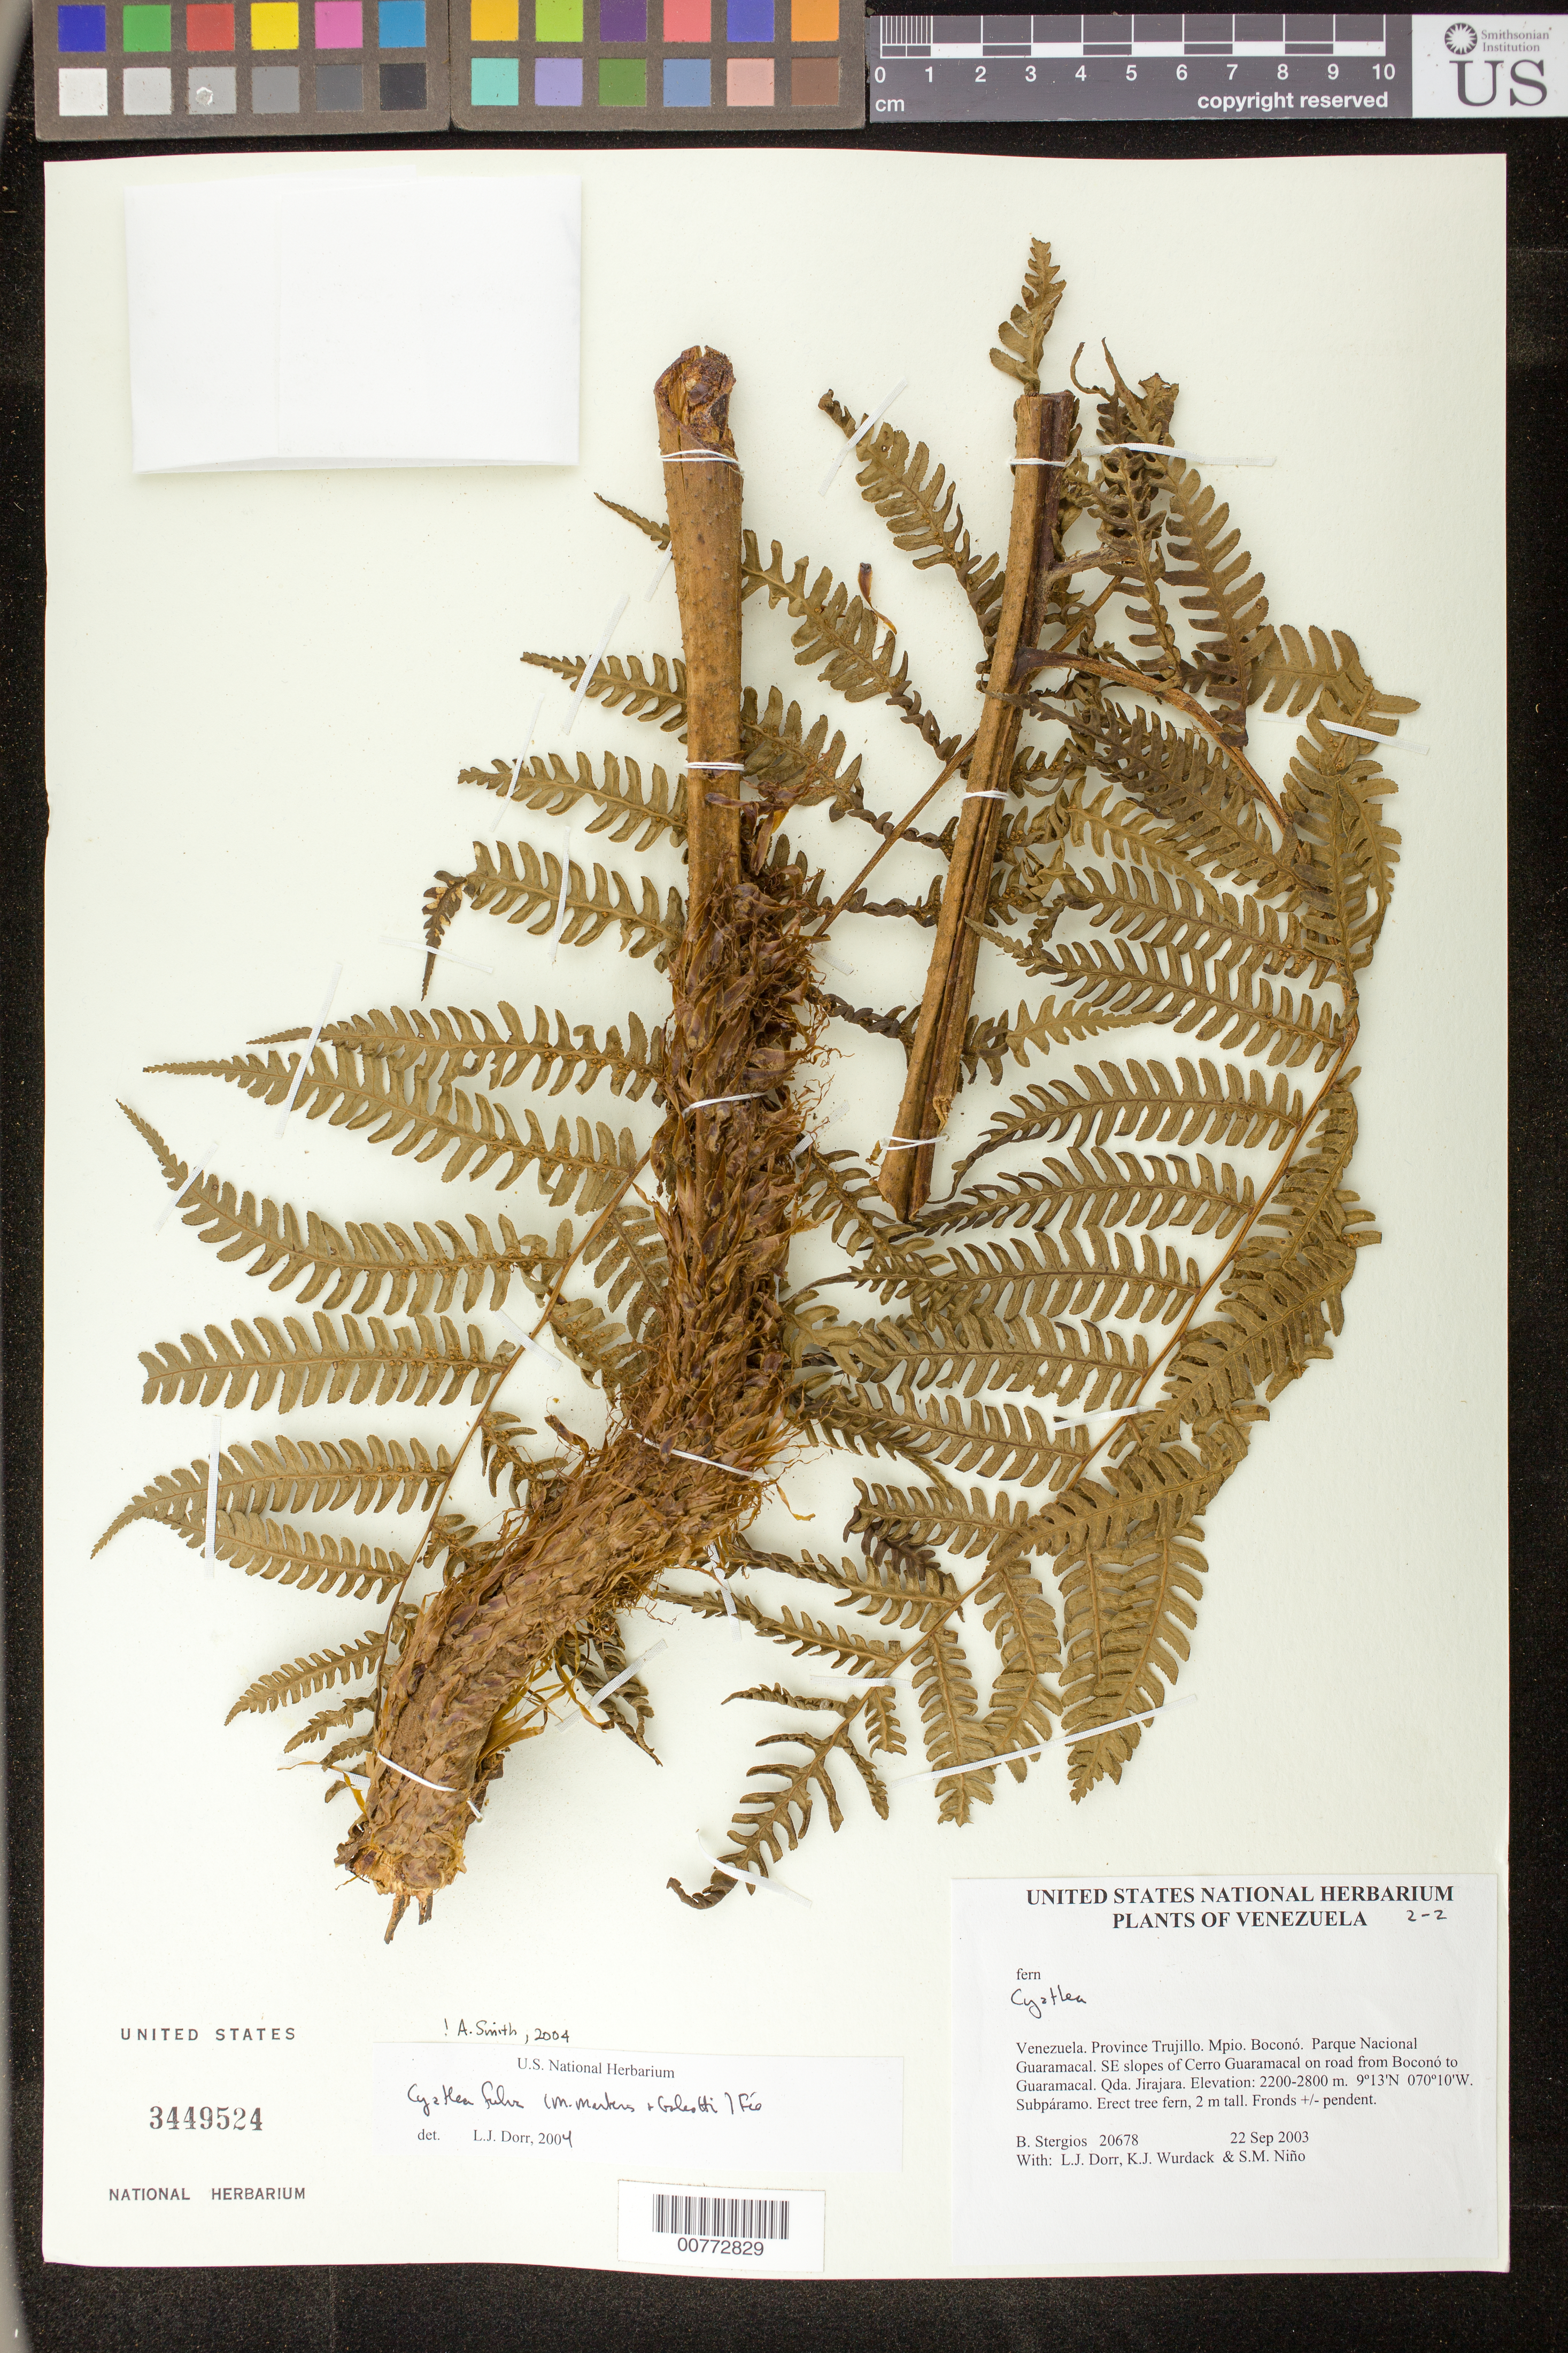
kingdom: Plantae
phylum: Tracheophyta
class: Polypodiopsida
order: Cyatheales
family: Cyatheaceae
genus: Cyathea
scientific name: Cyathea fulva Sodiro, nom. illeg. hom.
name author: Sodiro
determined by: Dorr, L. J., (BOT), Smithsonian Institution - National Museum of Natural History (UNITED STATES)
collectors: B. G. Stergios, L. J. Dorr, K. Wurdack & S. M. Niño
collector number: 20678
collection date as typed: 22 Sep 2003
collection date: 2003-09-22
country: Venezuela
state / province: Trujillo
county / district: Boconó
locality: Parque Nacional Guaramacal. SE slopes of Cerro Guaramacal on road from Boconó to Guaramacal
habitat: Subpáramo.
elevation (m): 2200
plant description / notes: PORT, US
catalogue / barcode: US 3449524